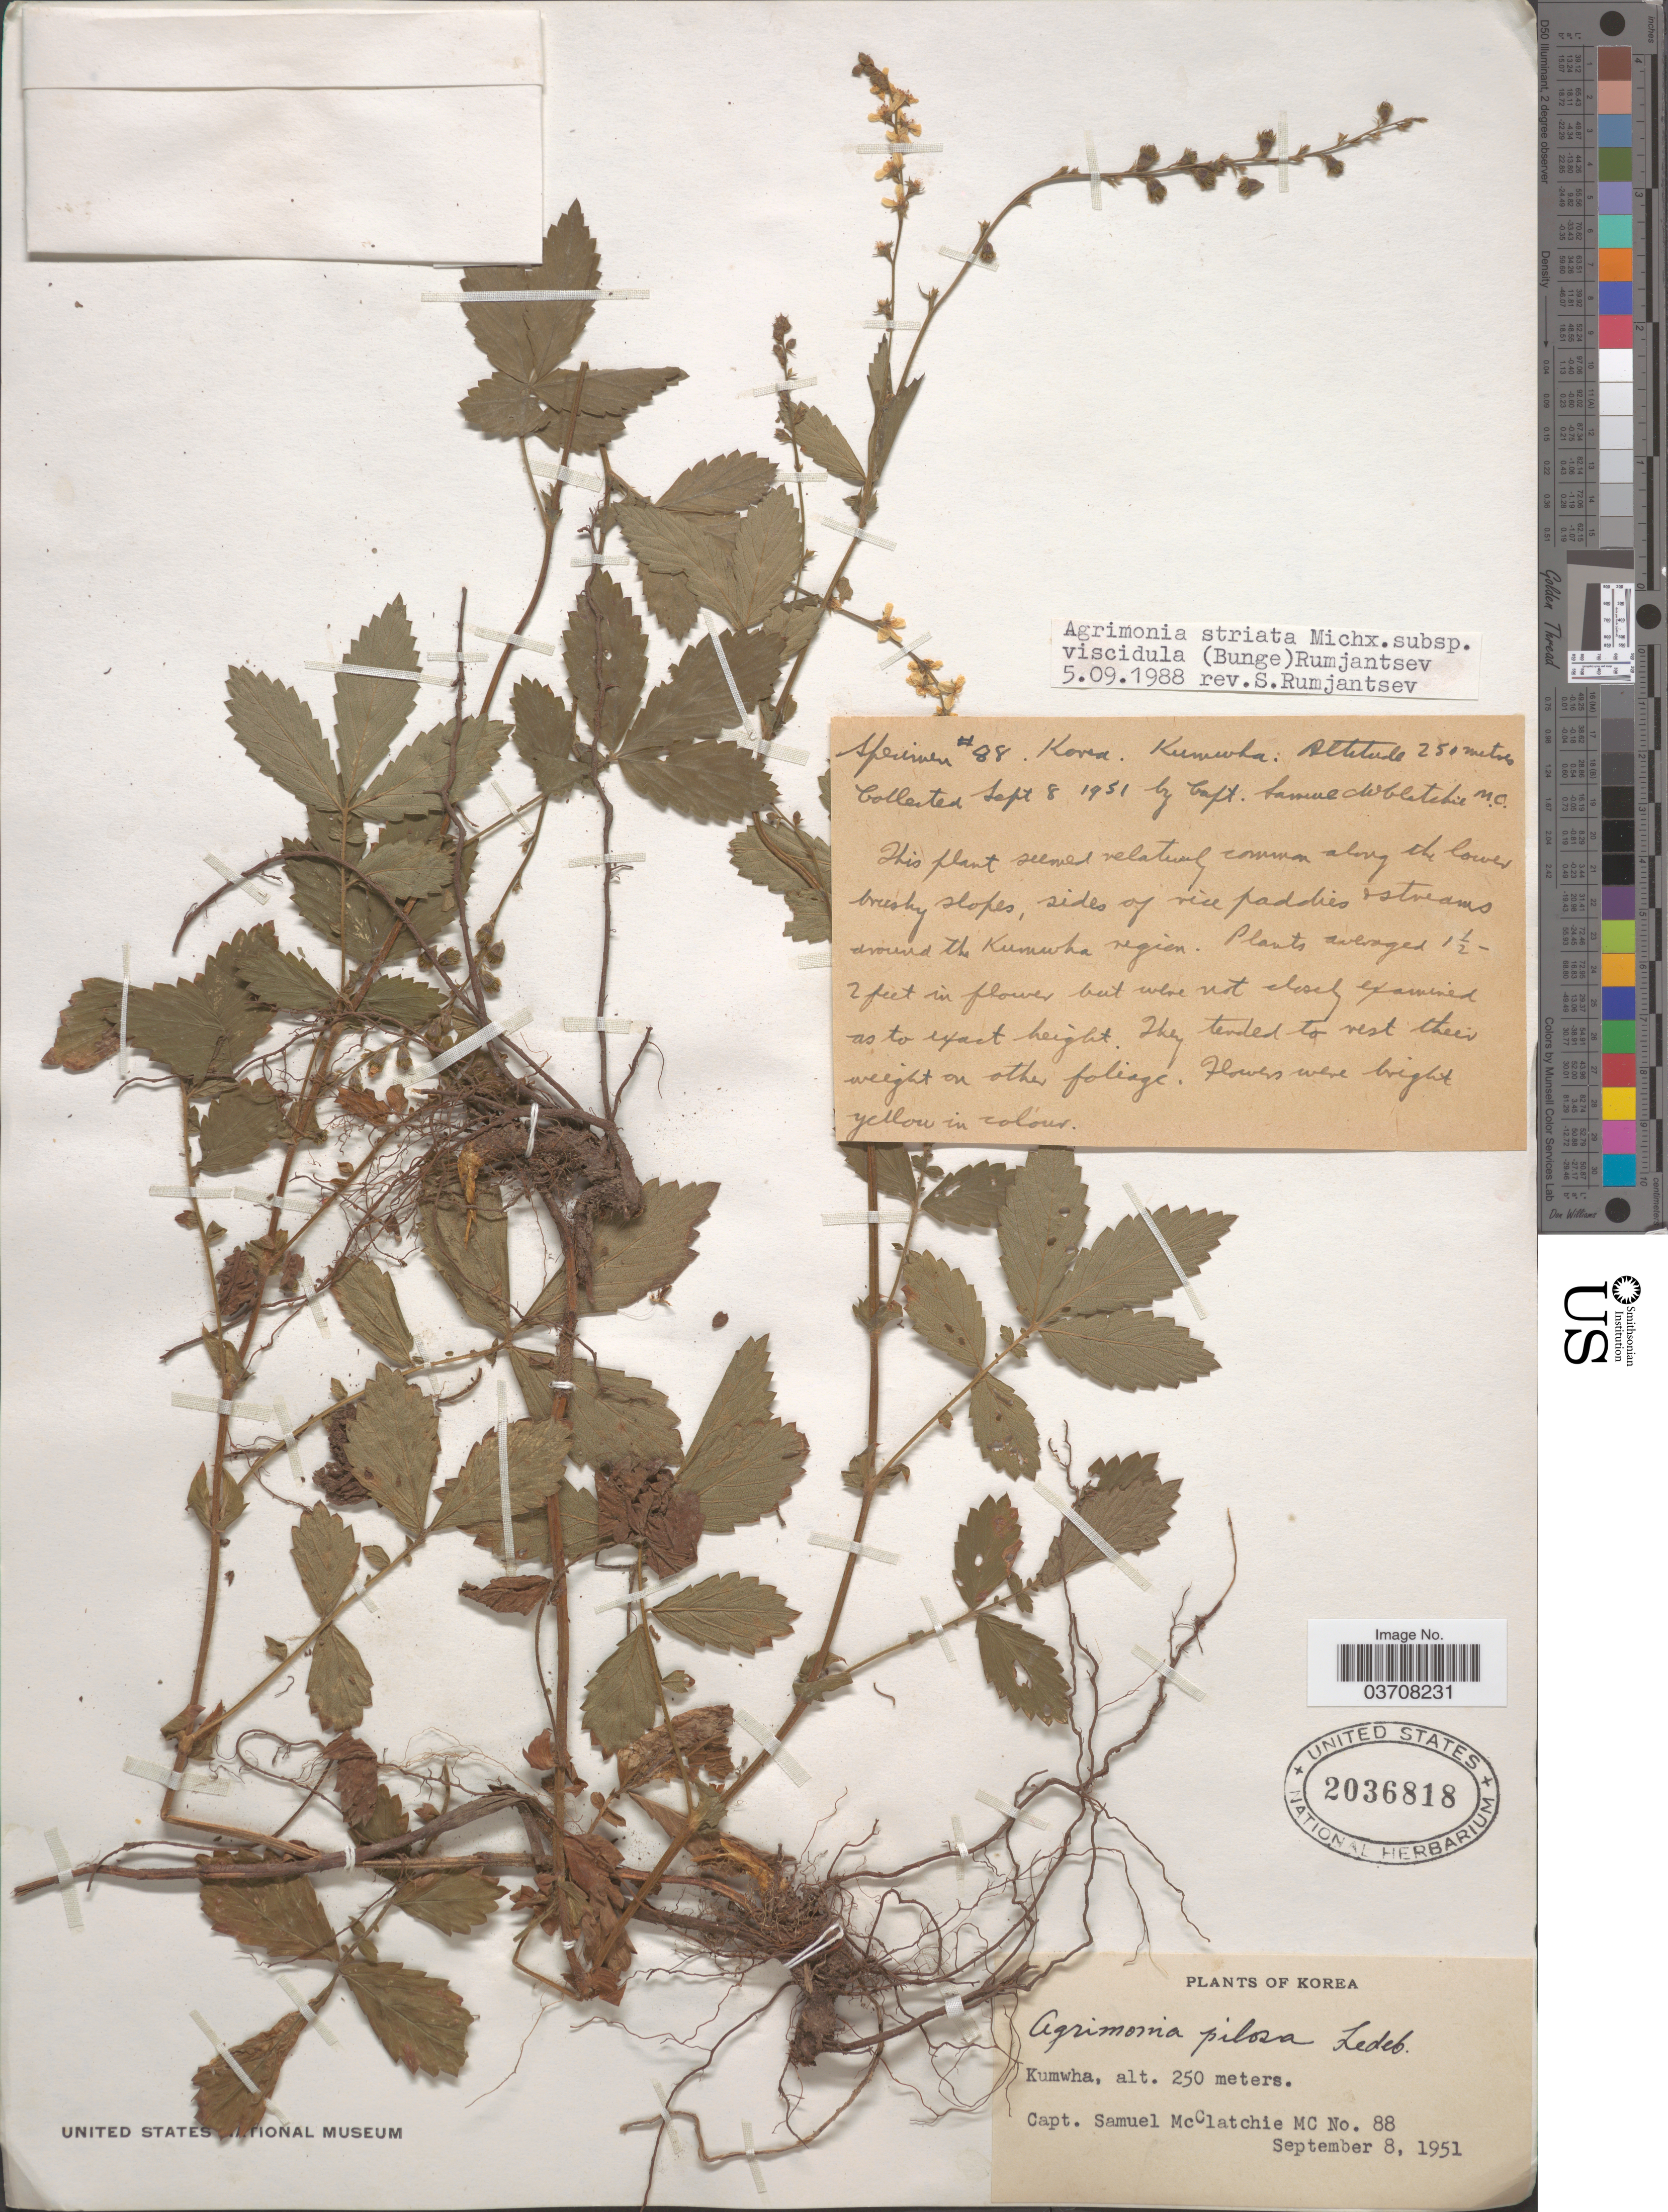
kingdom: Plantae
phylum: Tracheophyta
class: Magnoliopsida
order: Rosales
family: Rosaceae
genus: Agrimonia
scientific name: Agrimonia striata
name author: Michx.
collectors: S. McClatchie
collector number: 88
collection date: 1951-09-08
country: North Korea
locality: Kumwha.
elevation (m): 250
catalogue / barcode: US 2036818